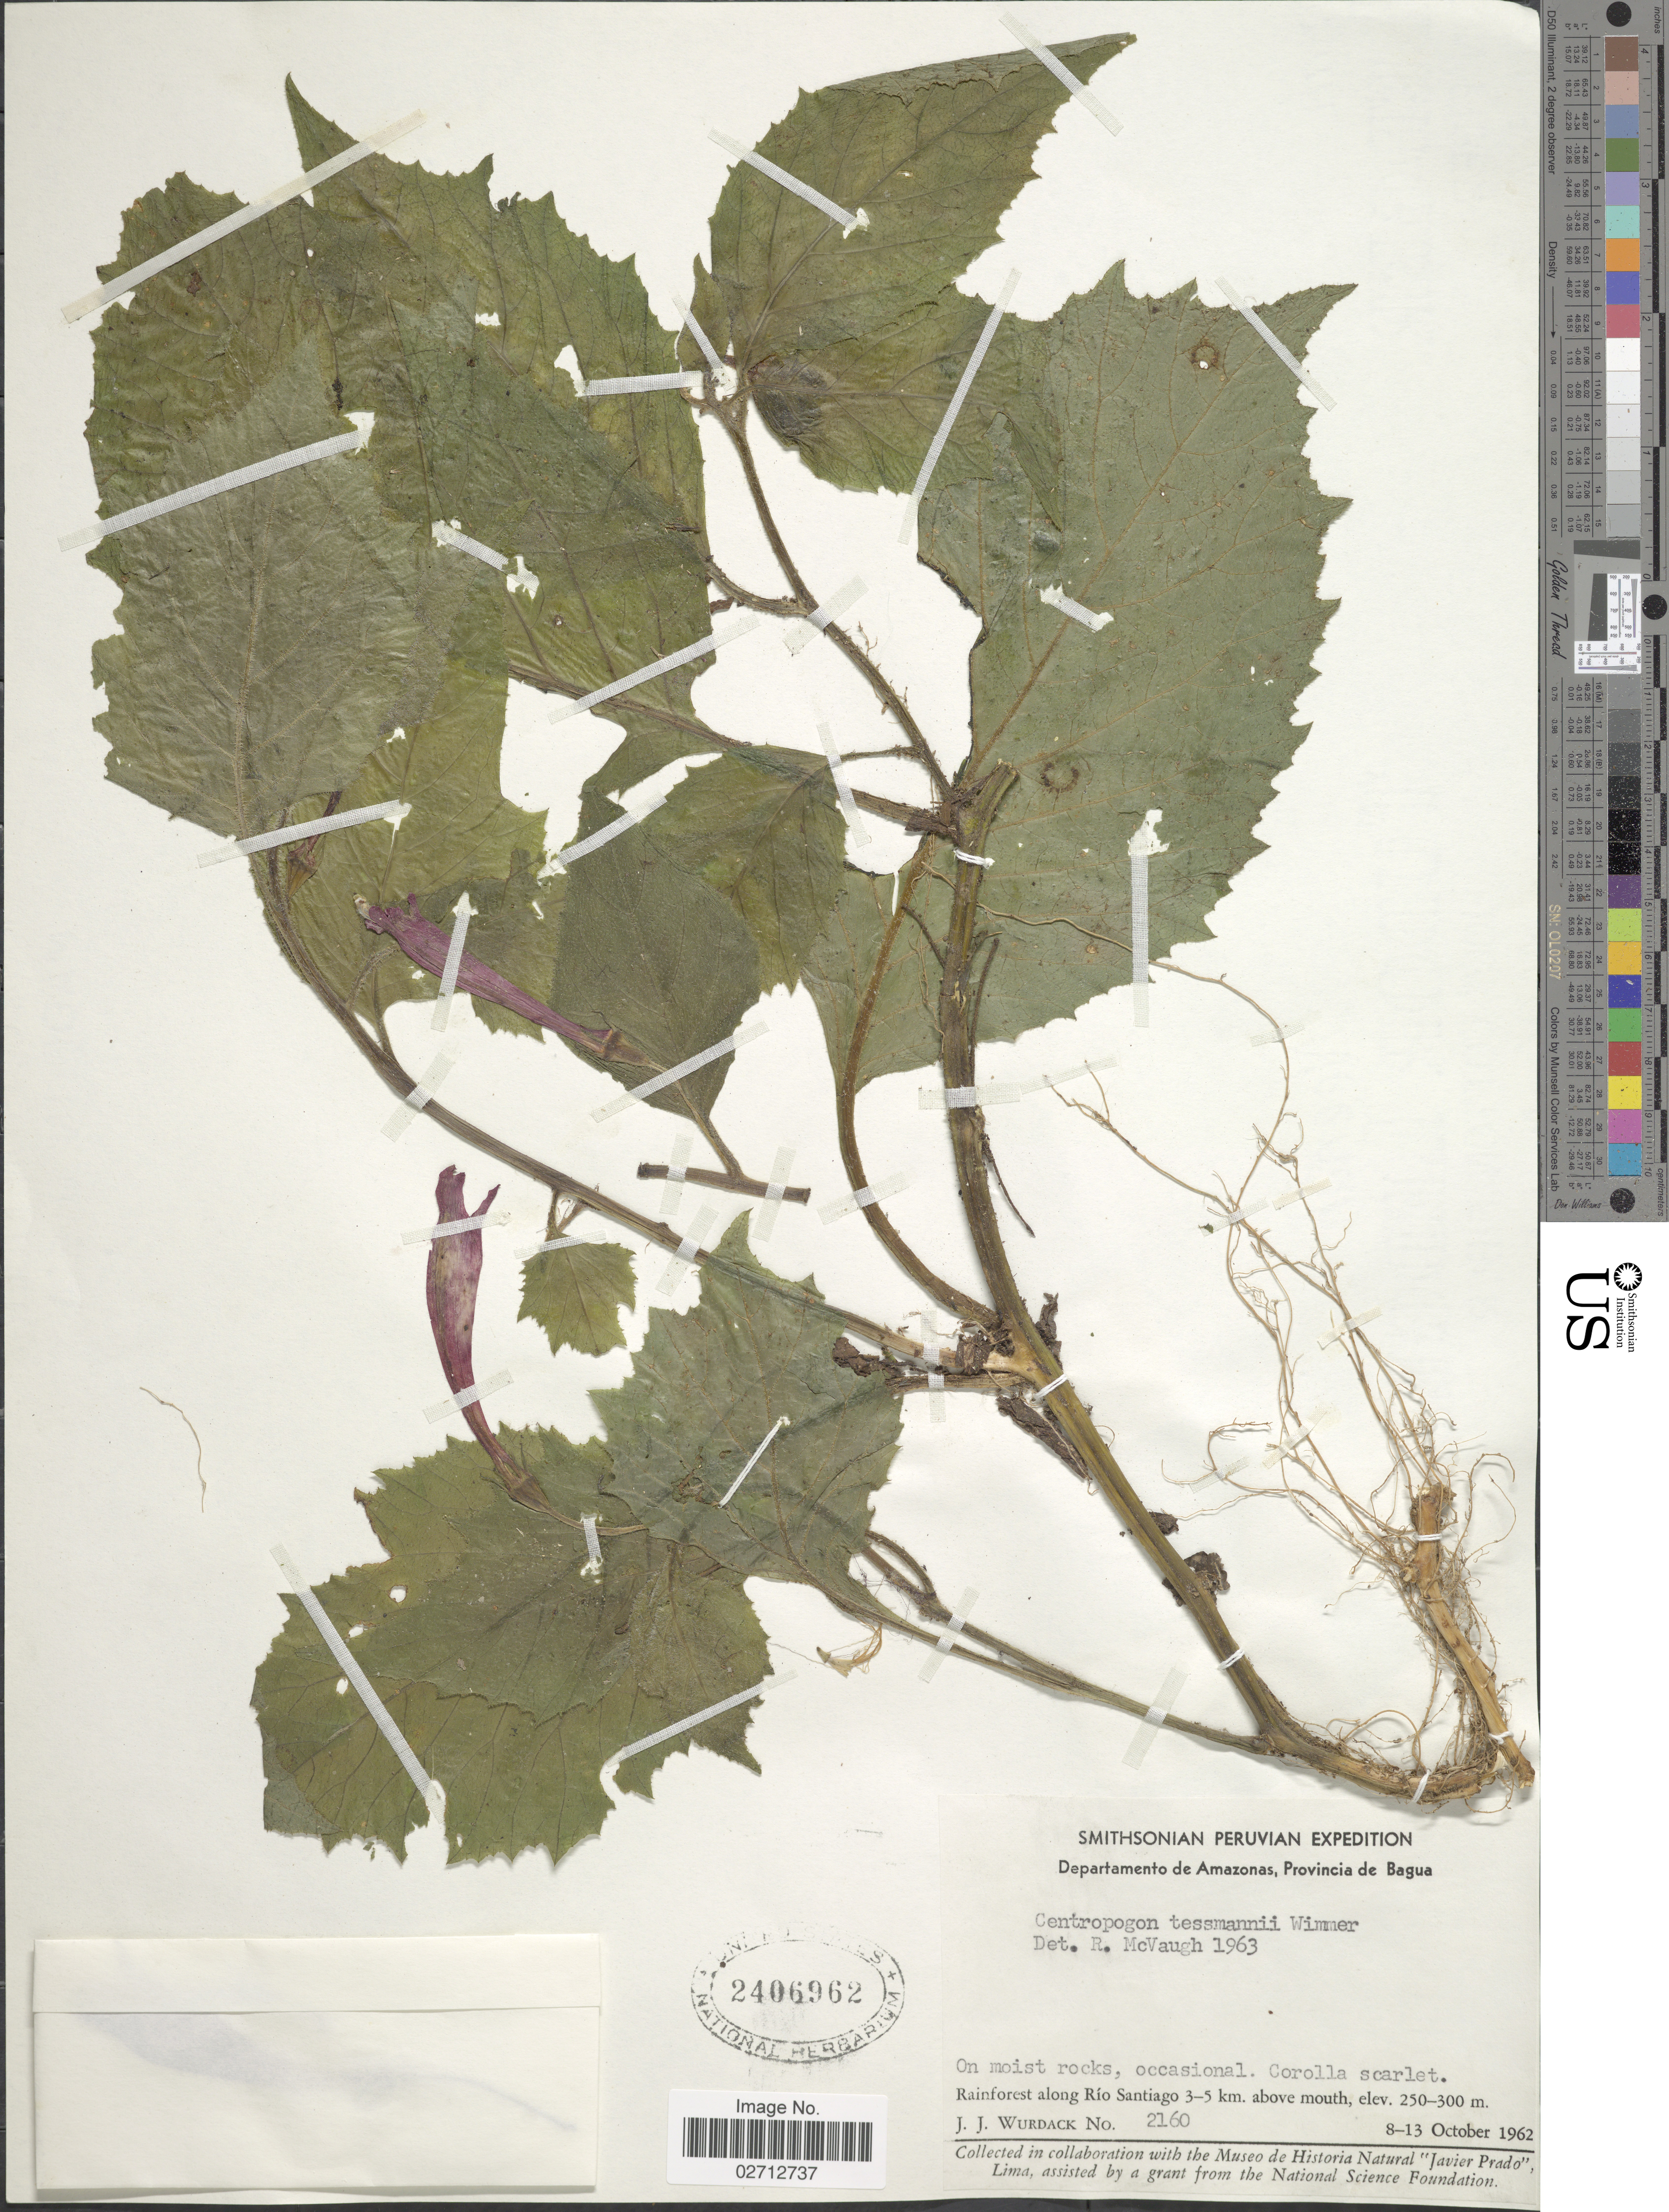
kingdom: Plantae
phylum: Tracheophyta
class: Magnoliopsida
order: Asterales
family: Campanulaceae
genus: Centropogon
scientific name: Centropogon tessmannii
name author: E. Wimm.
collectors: J. J. Wurdack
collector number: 2160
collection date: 1962-10-08/1962-10-13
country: Peru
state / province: Amazonas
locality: Provincia de Bagua. along Rio Santiago 3-5 km. above mouth.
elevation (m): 250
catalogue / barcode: US 2409692